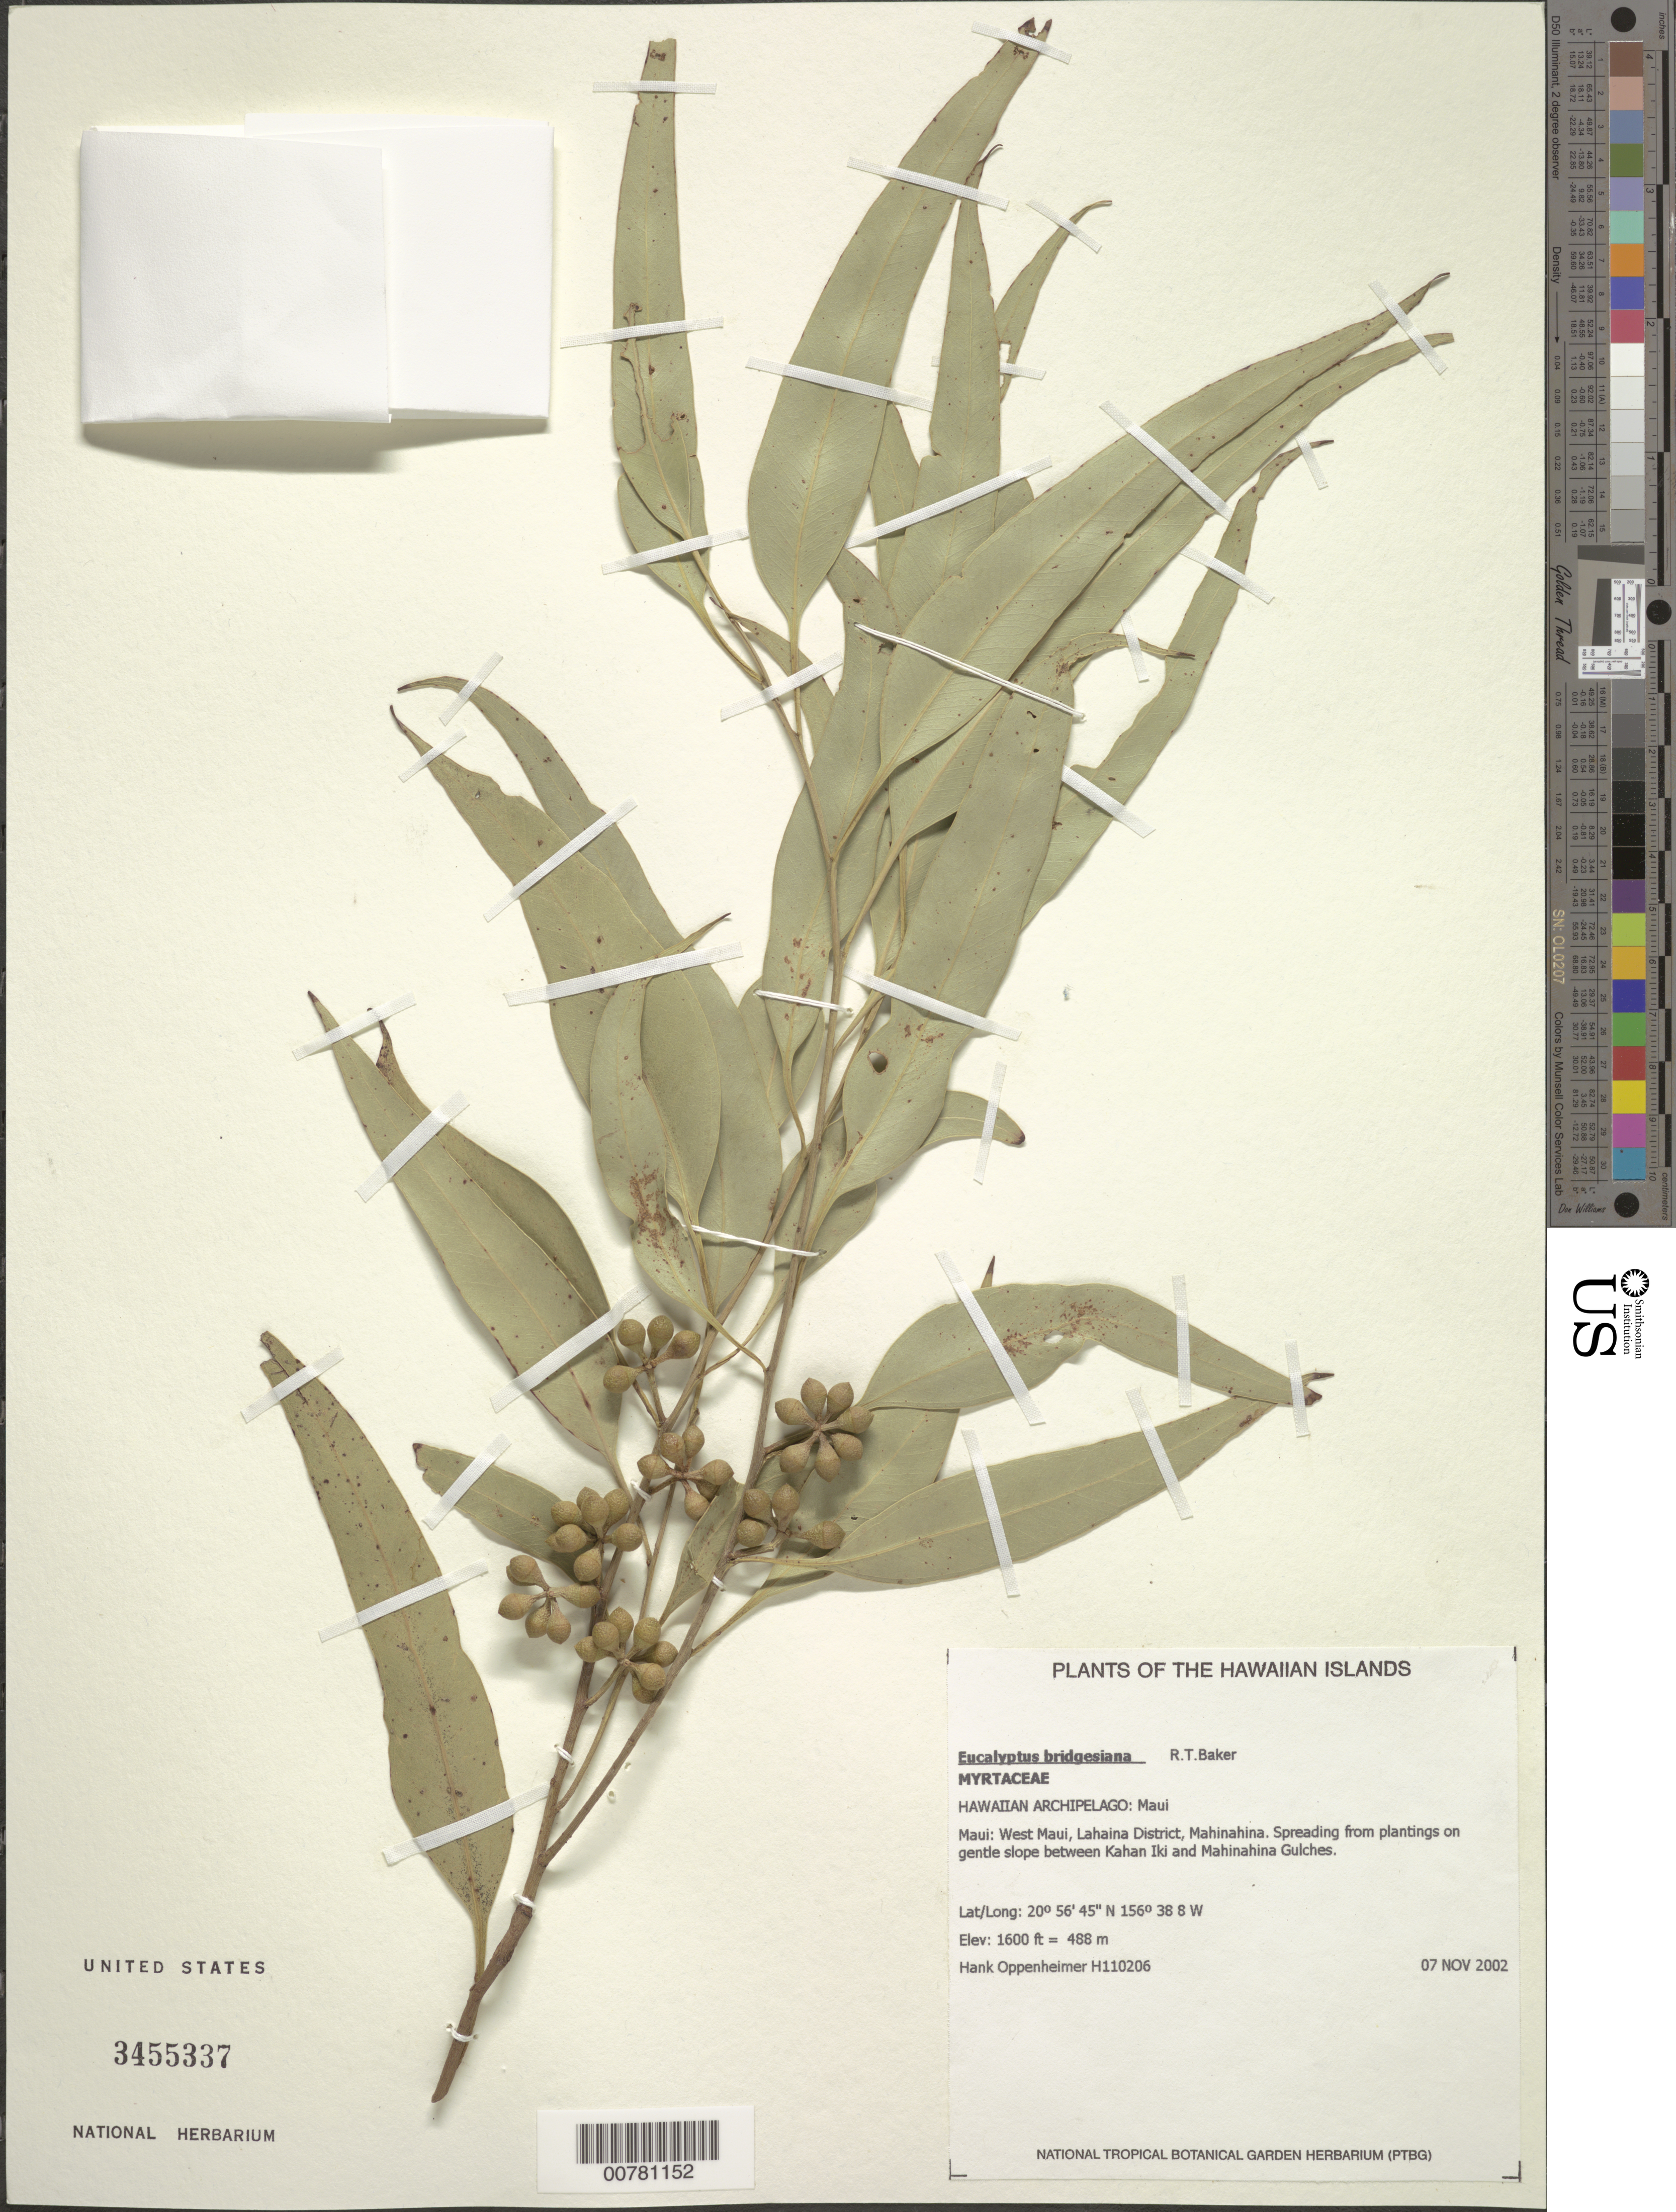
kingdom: Plantae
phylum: Tracheophyta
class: Magnoliopsida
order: Myrtales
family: Myrtaceae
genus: Eucalyptus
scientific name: Eucalyptus bridgesiana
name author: R.T. Baker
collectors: H. L. Oppenheimer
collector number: H110206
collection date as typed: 7 Nov 2002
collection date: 2002-11-07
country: United States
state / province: Hawaii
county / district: Maui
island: Maui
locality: West Maui, Lahaina District, Mahinahina, between Kahan Iki and Mahinahina Gulches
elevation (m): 488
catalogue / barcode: US 3455337